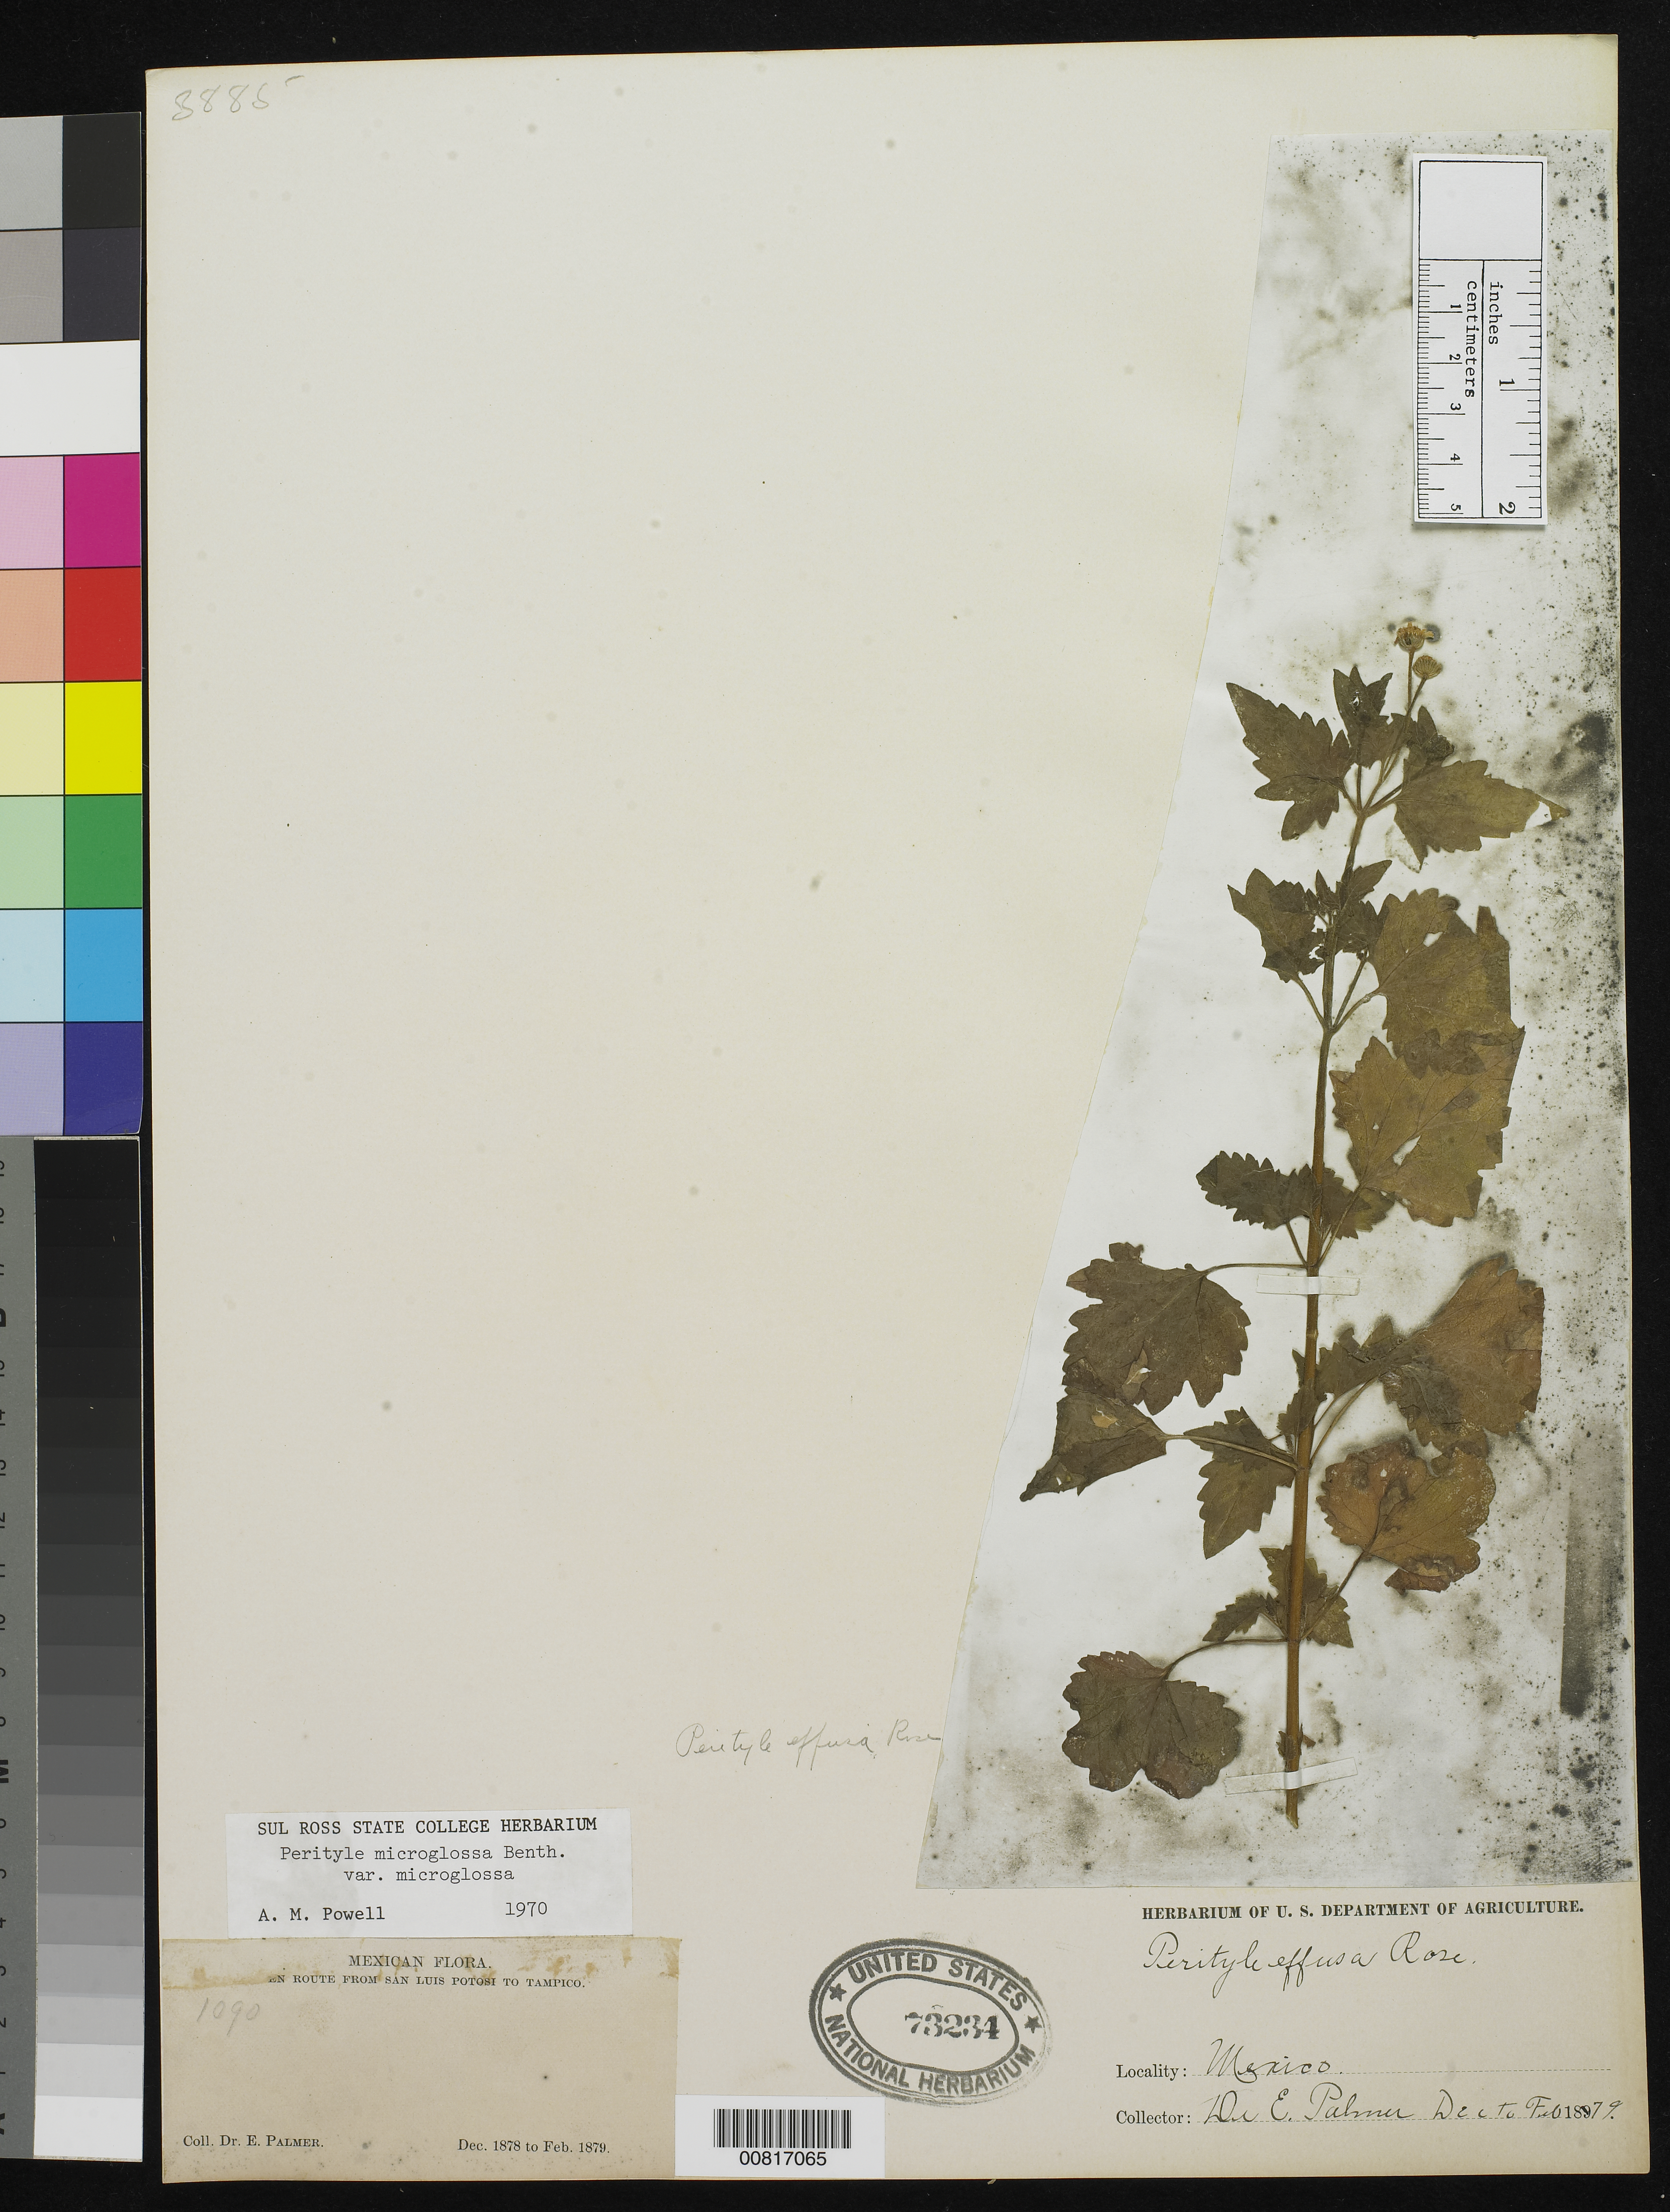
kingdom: Plantae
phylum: Tracheophyta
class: Magnoliopsida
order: Asterales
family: Asteraceae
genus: Perityle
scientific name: Perityle microglossa var. microglossa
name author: Benth.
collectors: E. Palmer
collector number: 1090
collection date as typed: Dec 1878 to -- Feb 1879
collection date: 1878-12/1879-02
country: Mexico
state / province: san Luis Potosí / Tamaulipas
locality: En route from San Luis Potosí to Tampico, Tamaulipas.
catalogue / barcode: US 73234